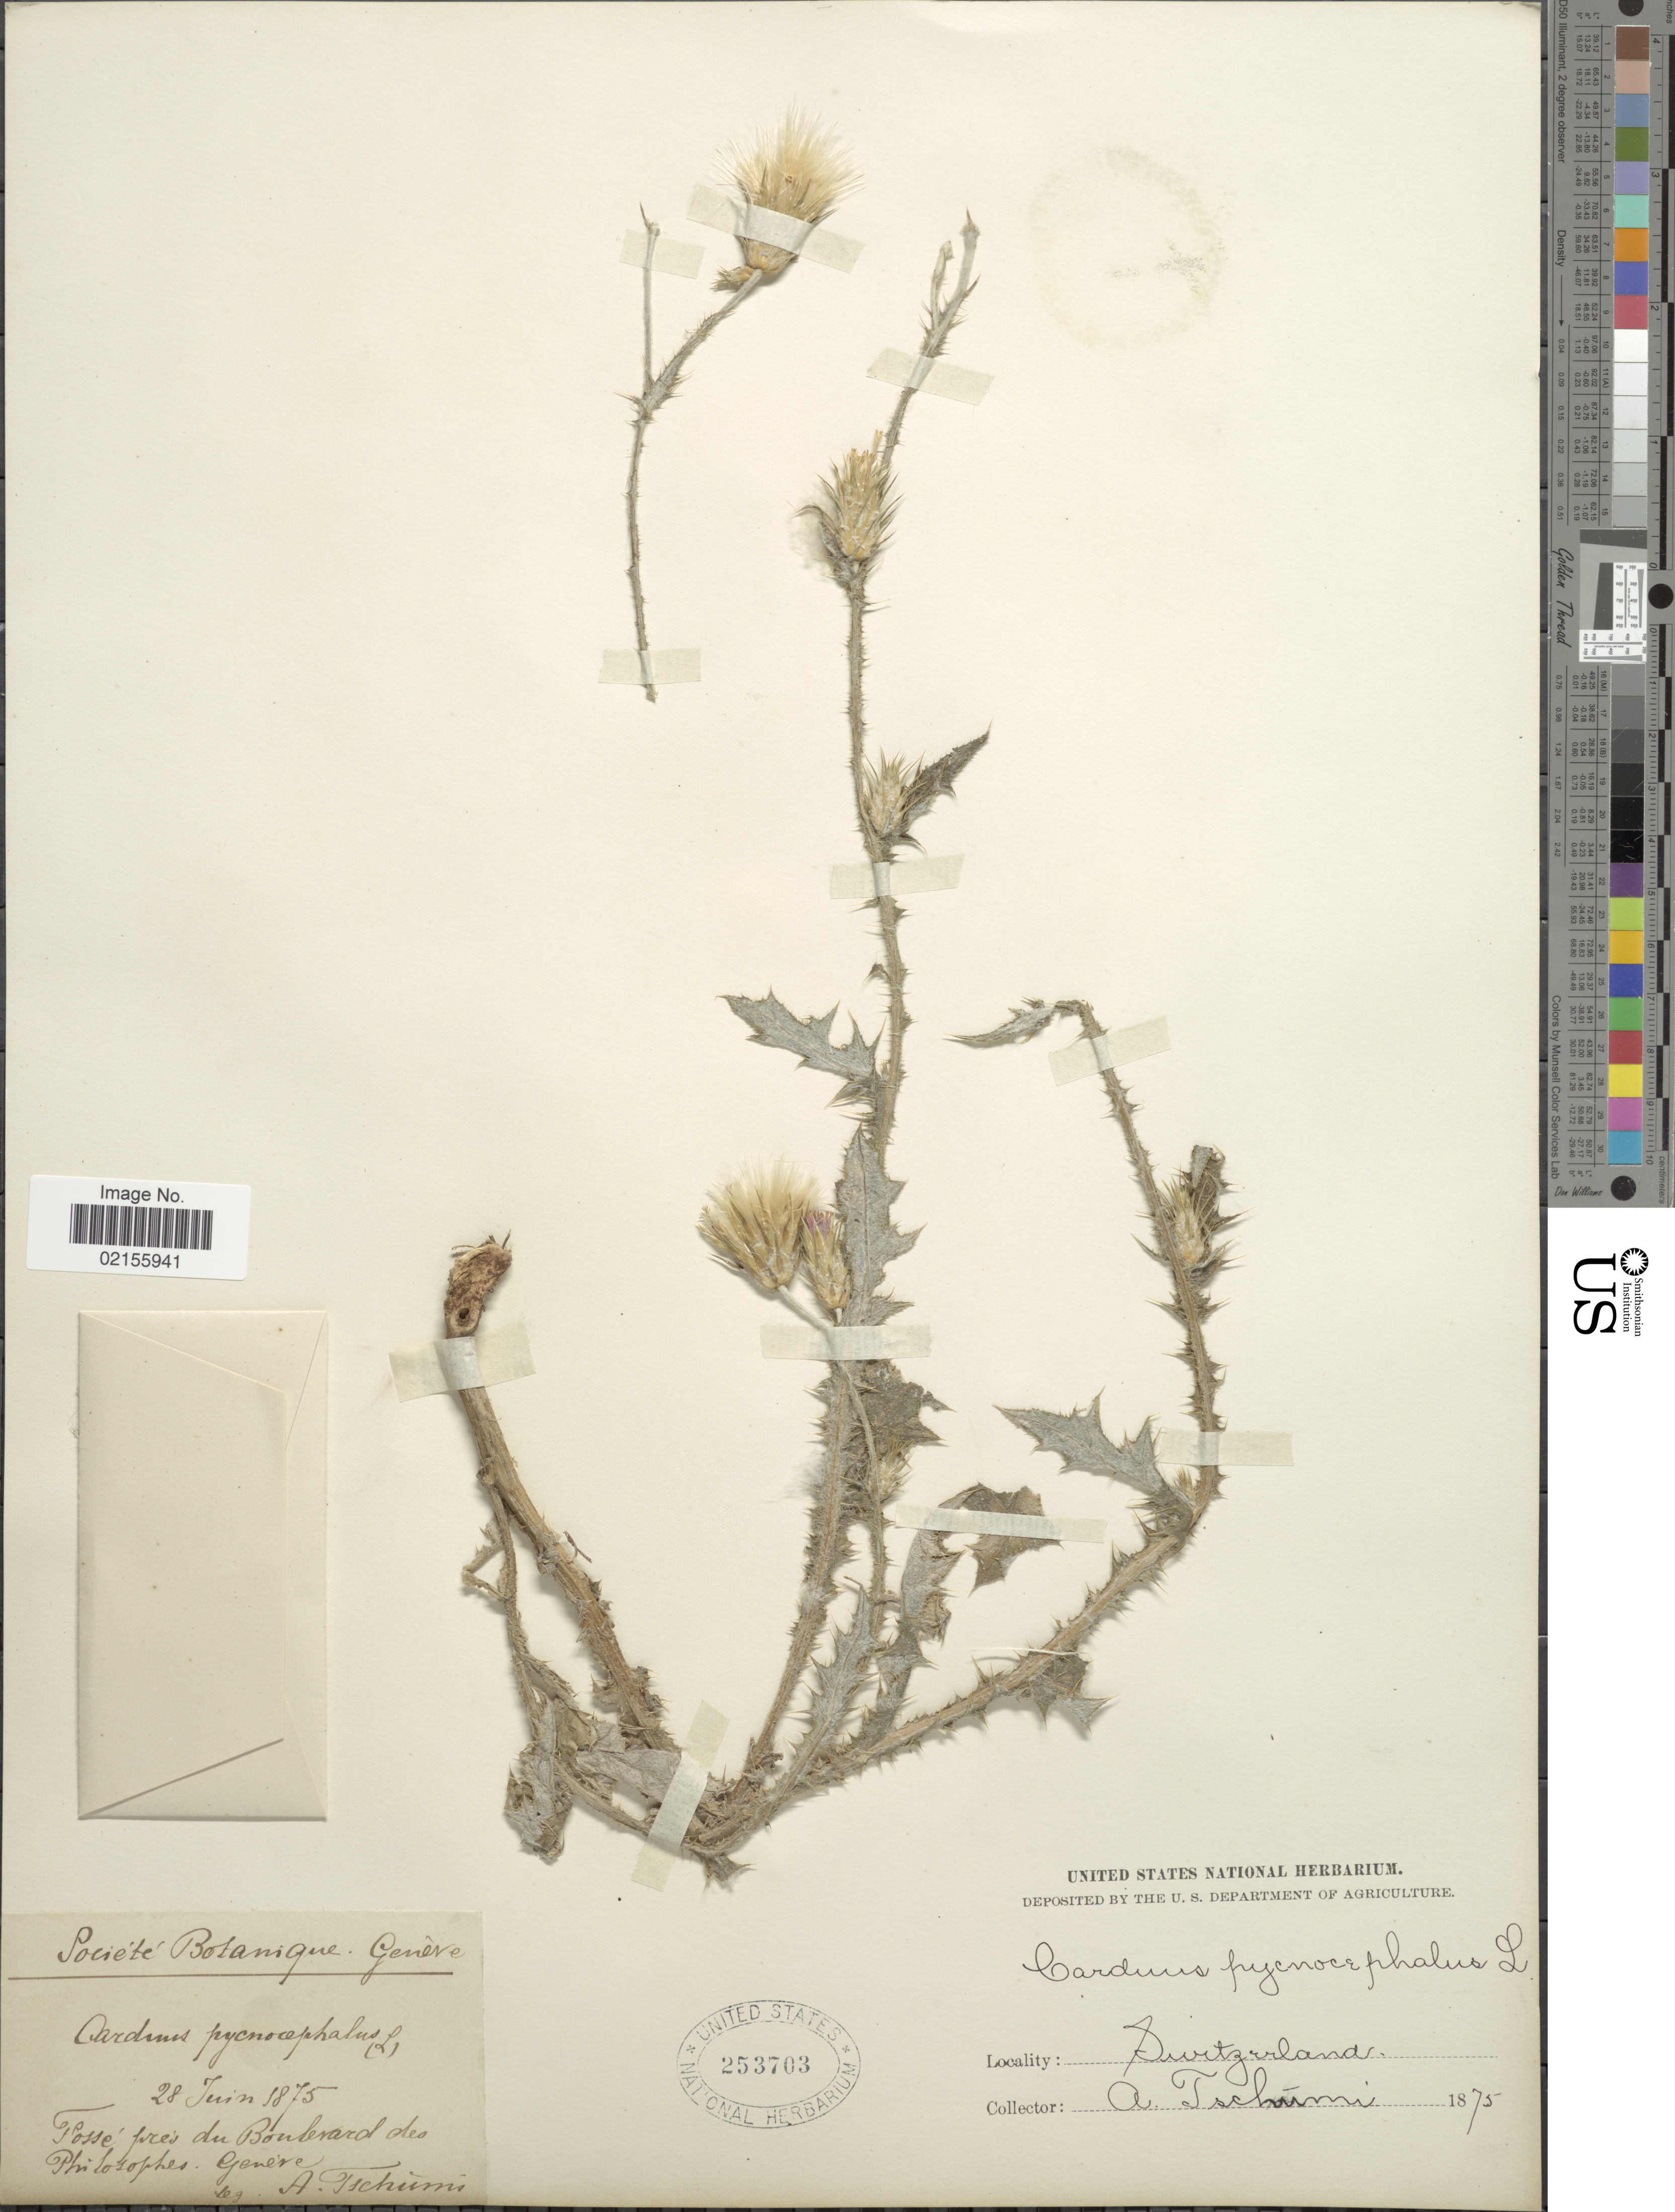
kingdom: Plantae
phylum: Tracheophyta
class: Magnoliopsida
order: Asterales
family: Asteraceae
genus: Carduus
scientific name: Carduus pycnocephalus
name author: L.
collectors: A. Tschumi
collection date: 1875-06-28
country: Switzerland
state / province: Genève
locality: Fosseé pres du Boubvard des Philoosphes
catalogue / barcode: US 253703